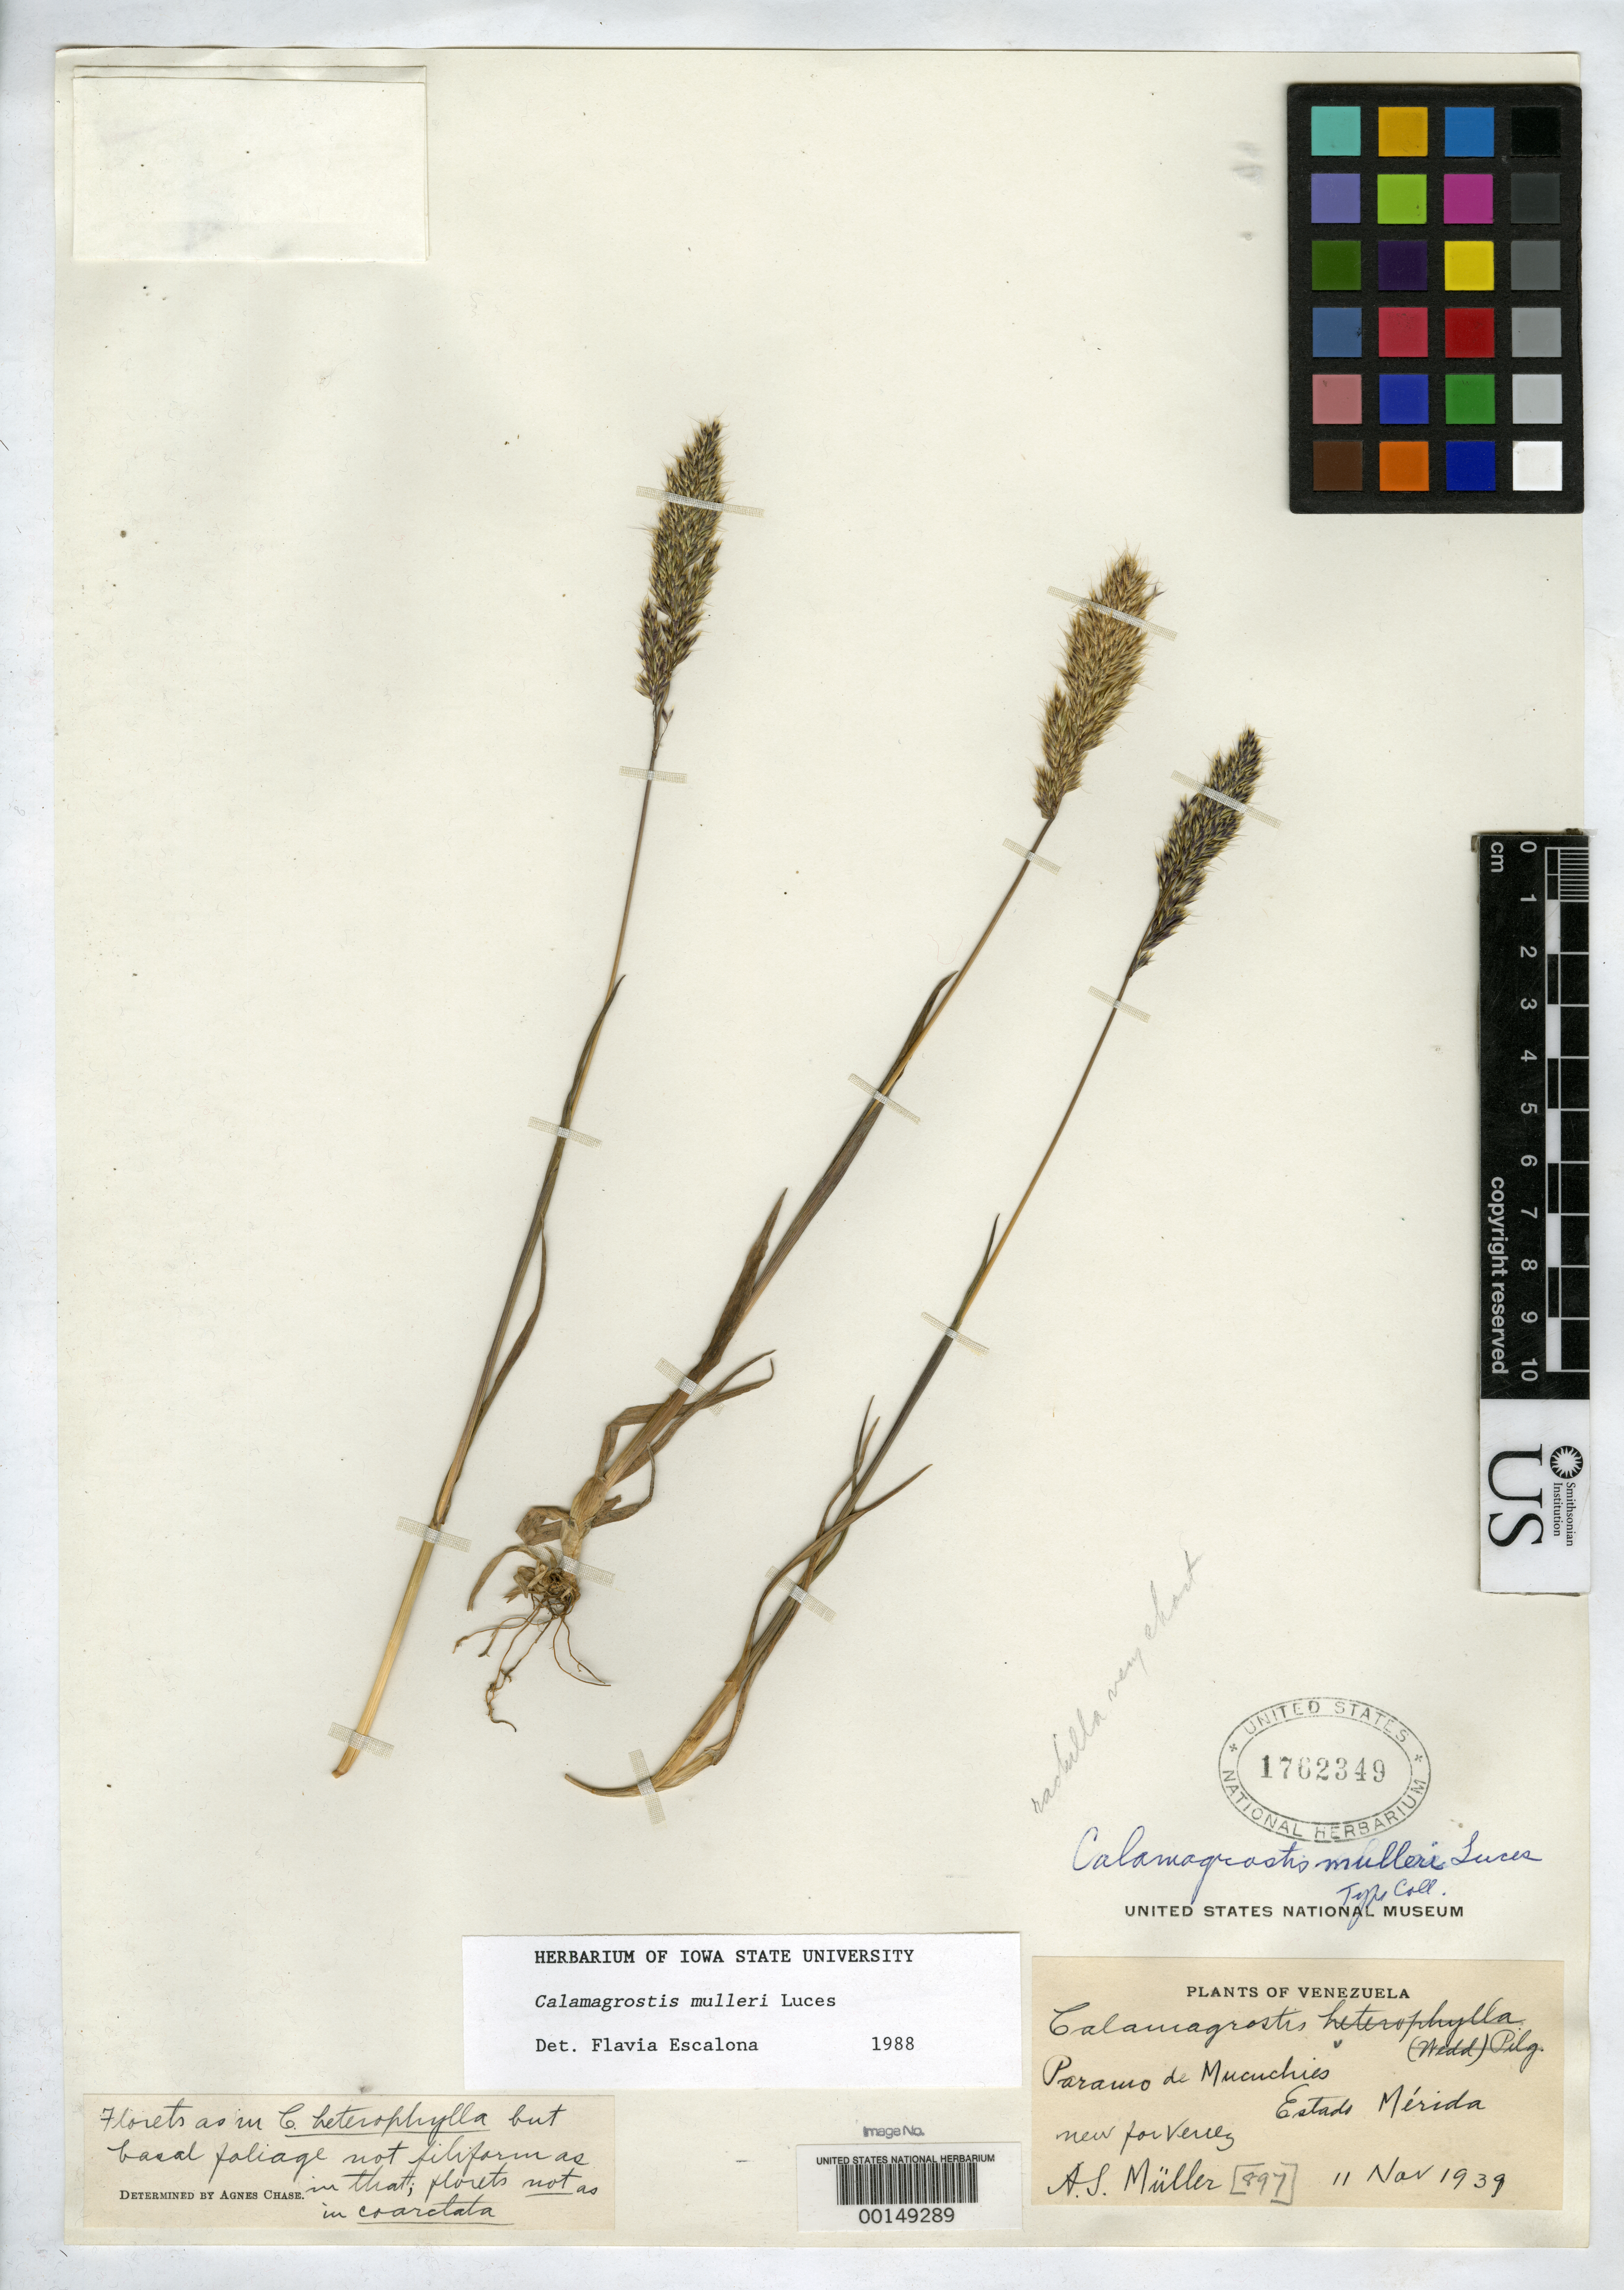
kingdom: Plantae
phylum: Tracheophyta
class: Liliopsida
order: Poales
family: Poaceae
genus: Calamagrostis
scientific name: Calamagrostis mulleri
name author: Luces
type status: Isotype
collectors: A. Mueller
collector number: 897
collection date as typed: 11 Nov 1939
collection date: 1939-11-11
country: Venezuela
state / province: Miranda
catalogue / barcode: US 1762349